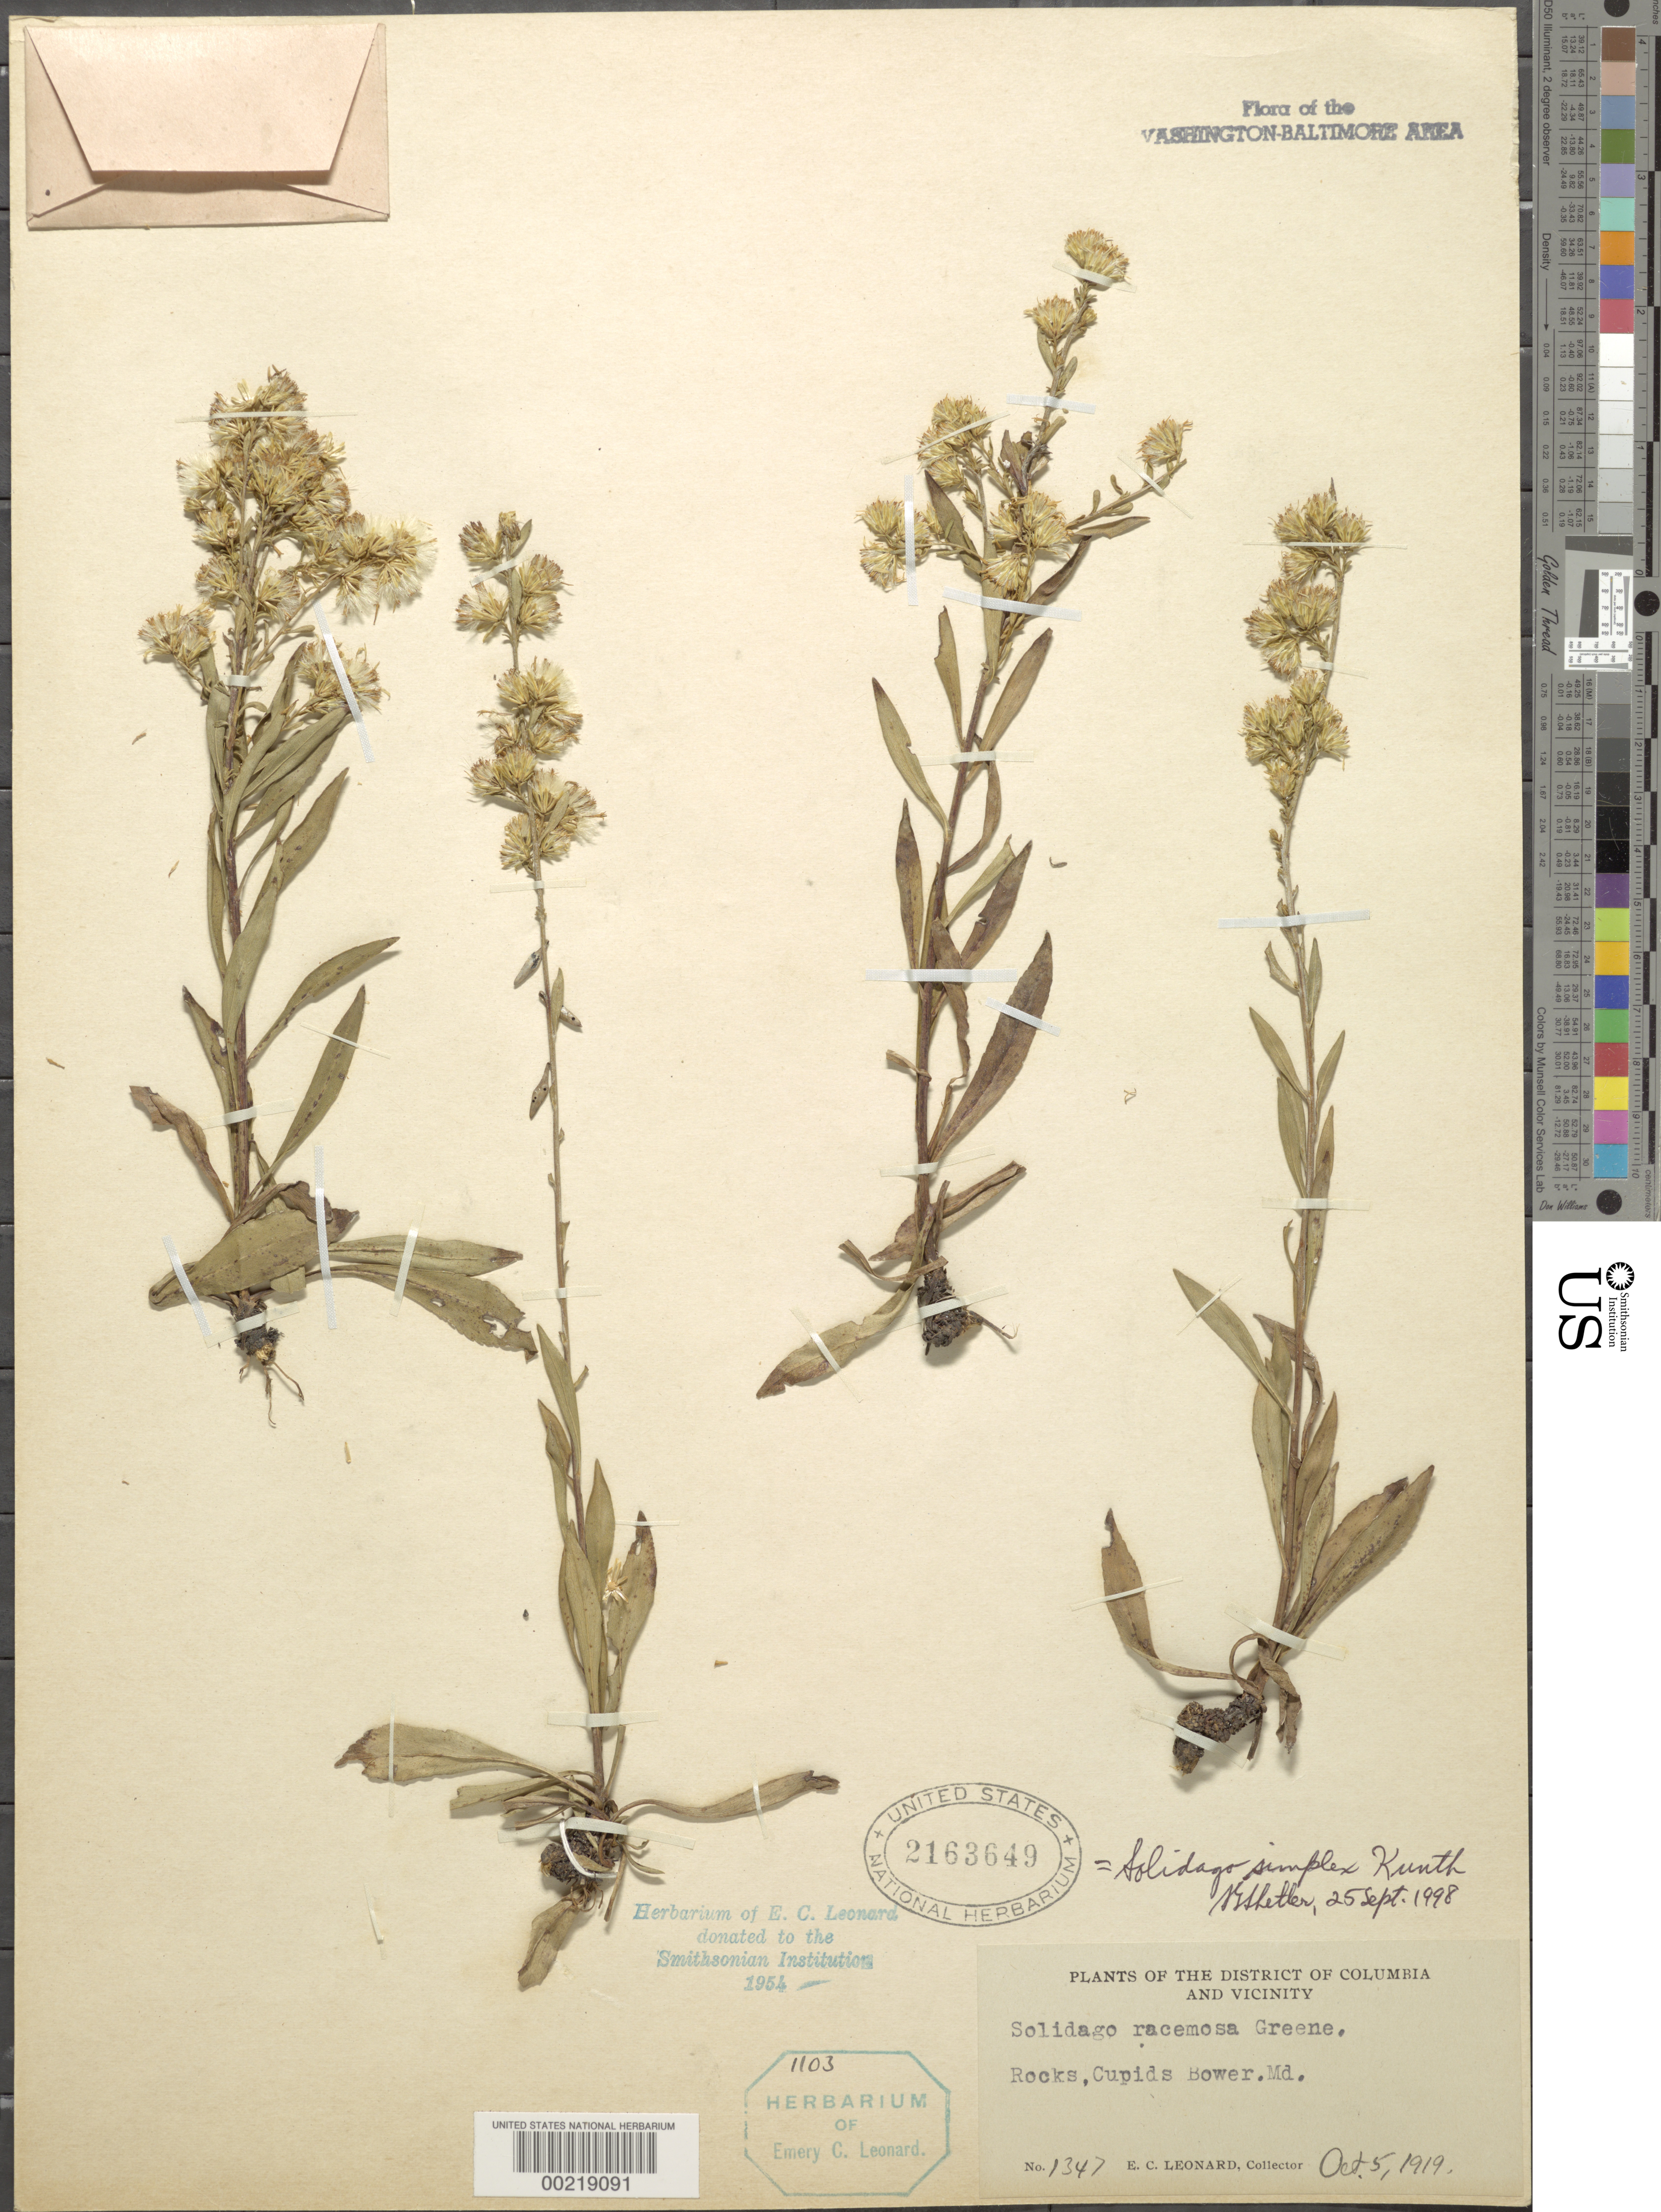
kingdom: Plantae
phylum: Tracheophyta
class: Magnoliopsida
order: Asterales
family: Asteraceae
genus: Solidago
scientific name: Solidago simplex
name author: Kunth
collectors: E. C. Leonard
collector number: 1347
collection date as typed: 05 Oct 1919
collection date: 1919-10-05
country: United States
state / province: Maryland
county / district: Montgomery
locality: Cupids Bower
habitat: Rocks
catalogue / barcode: US 2163649